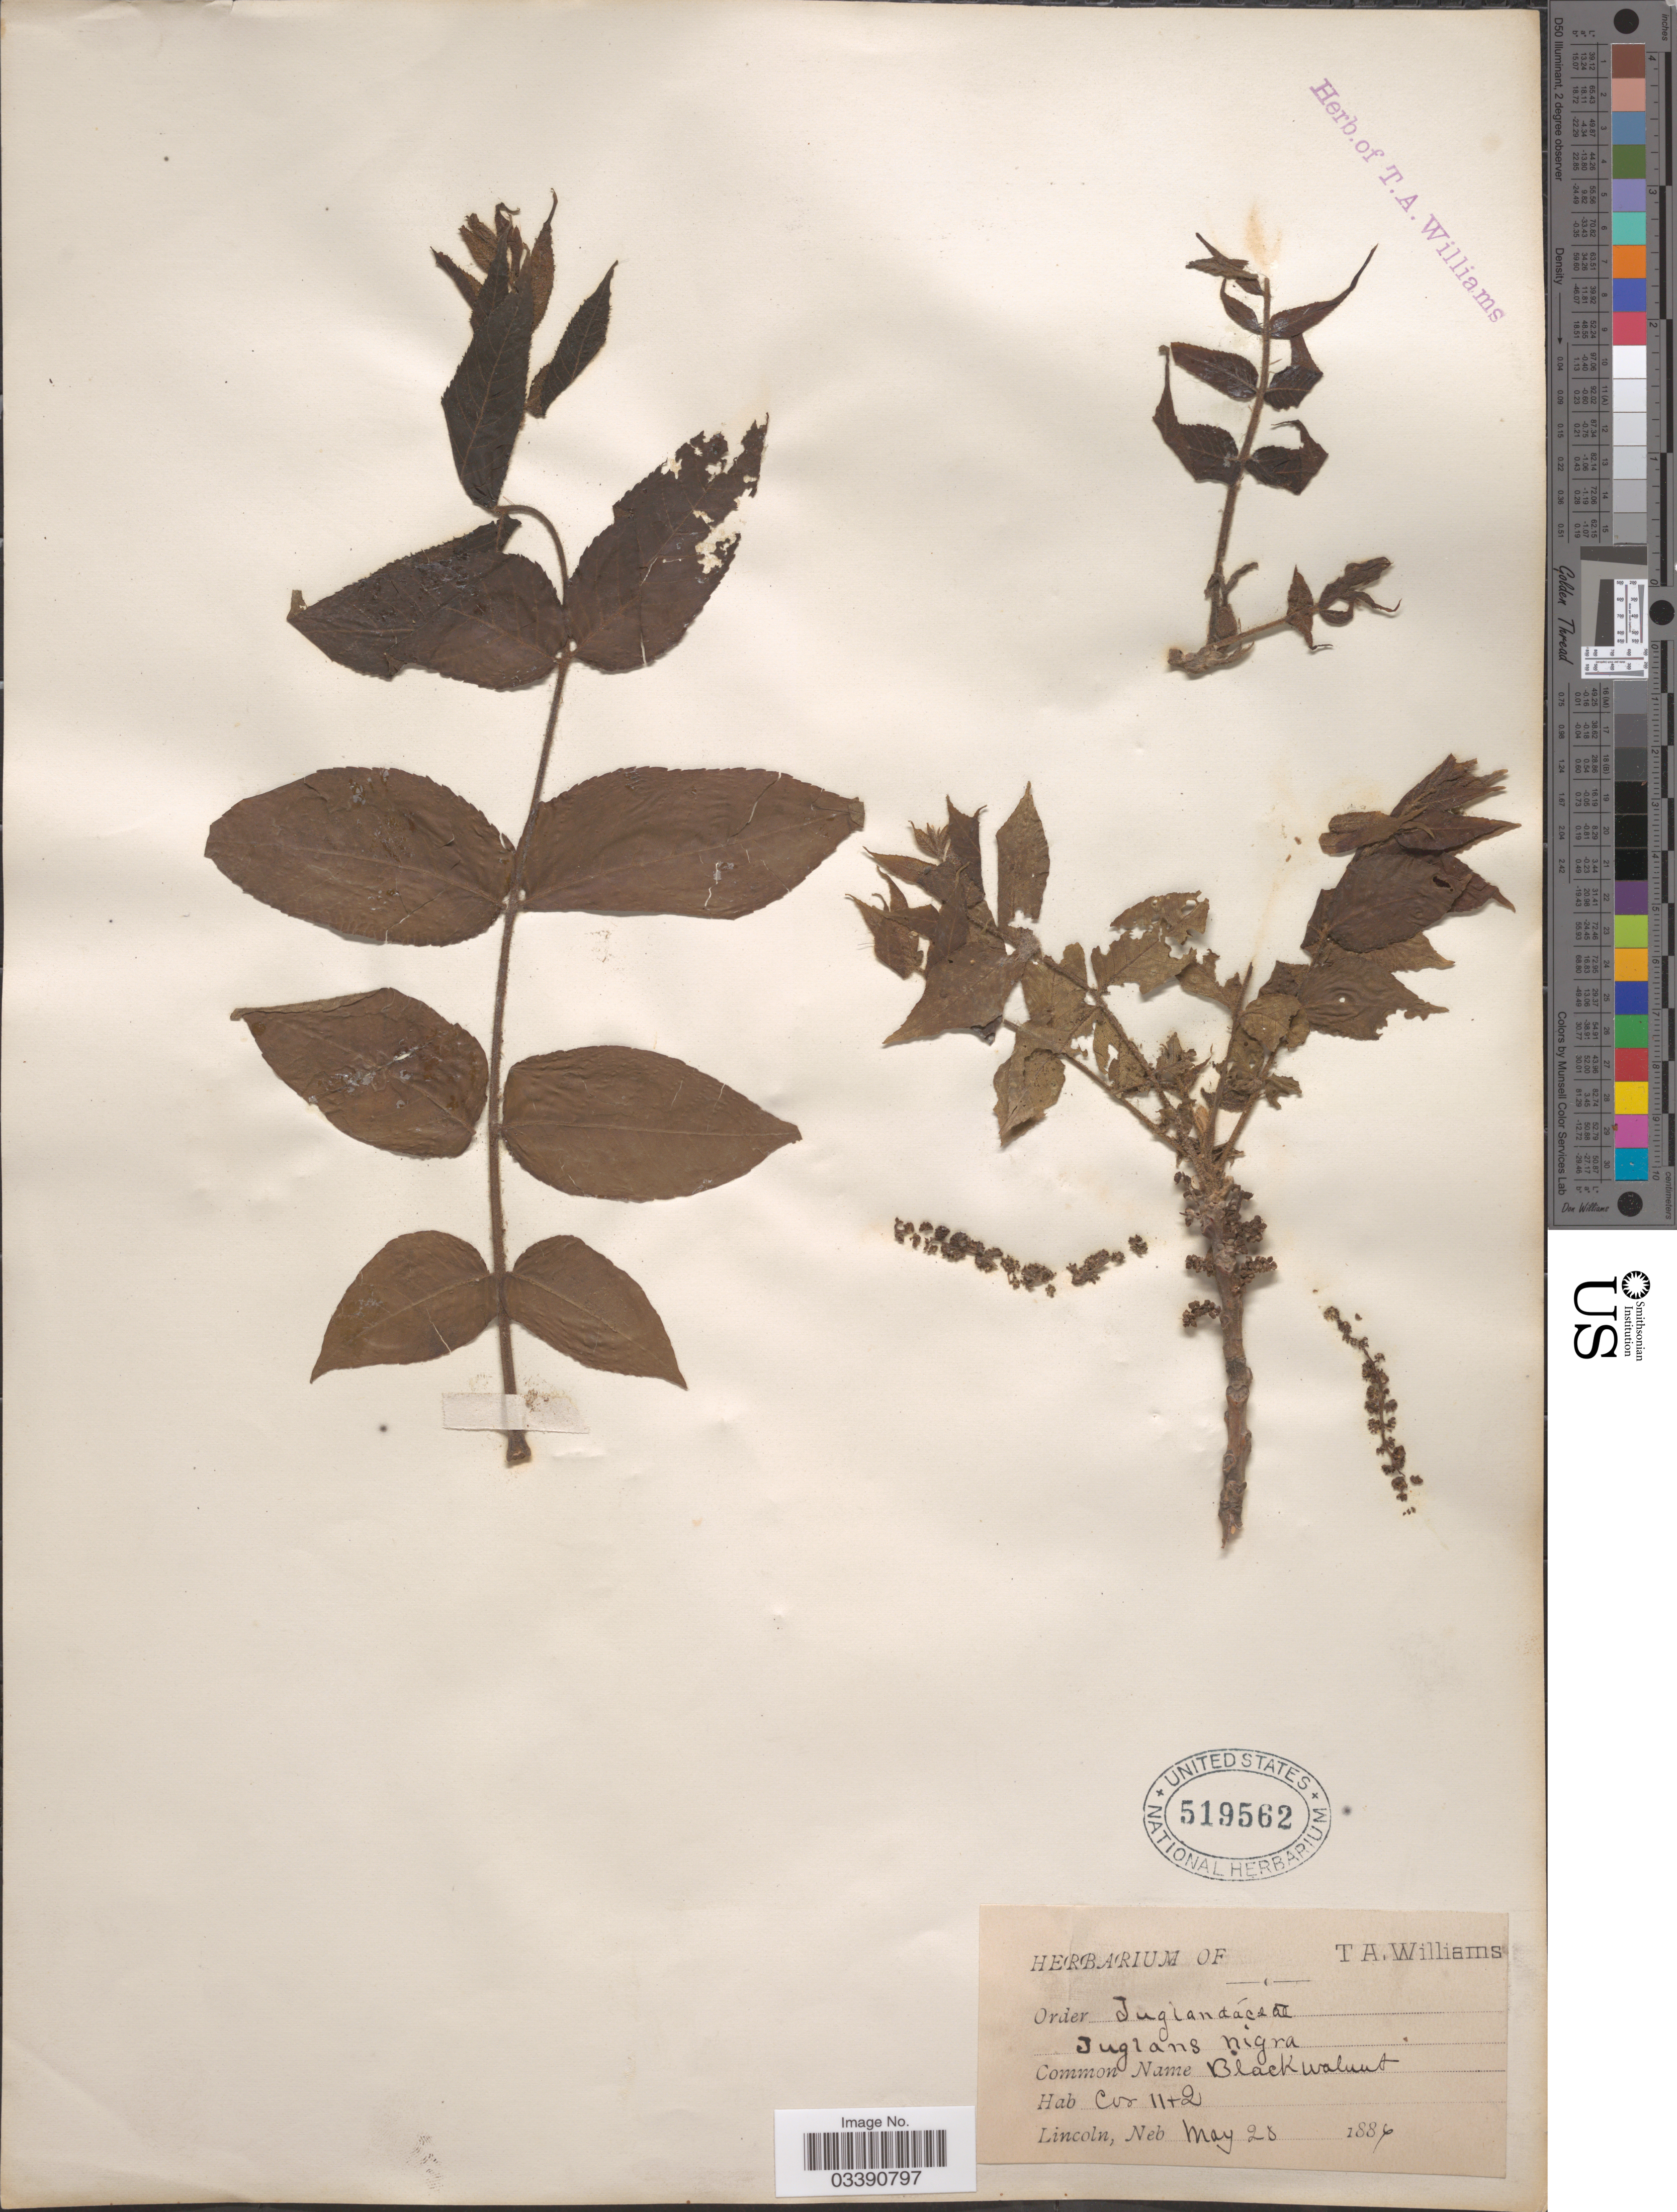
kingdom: Plantae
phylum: Tracheophyta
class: Magnoliopsida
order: Fagales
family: Juglandaceae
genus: Juglans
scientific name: Juglans nigra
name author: L.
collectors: ex herb. Thos. A. Williams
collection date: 1886-05-28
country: United States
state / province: Nebraska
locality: Cos 11+2 [unsure placement] Lincoln.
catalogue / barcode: US 519562